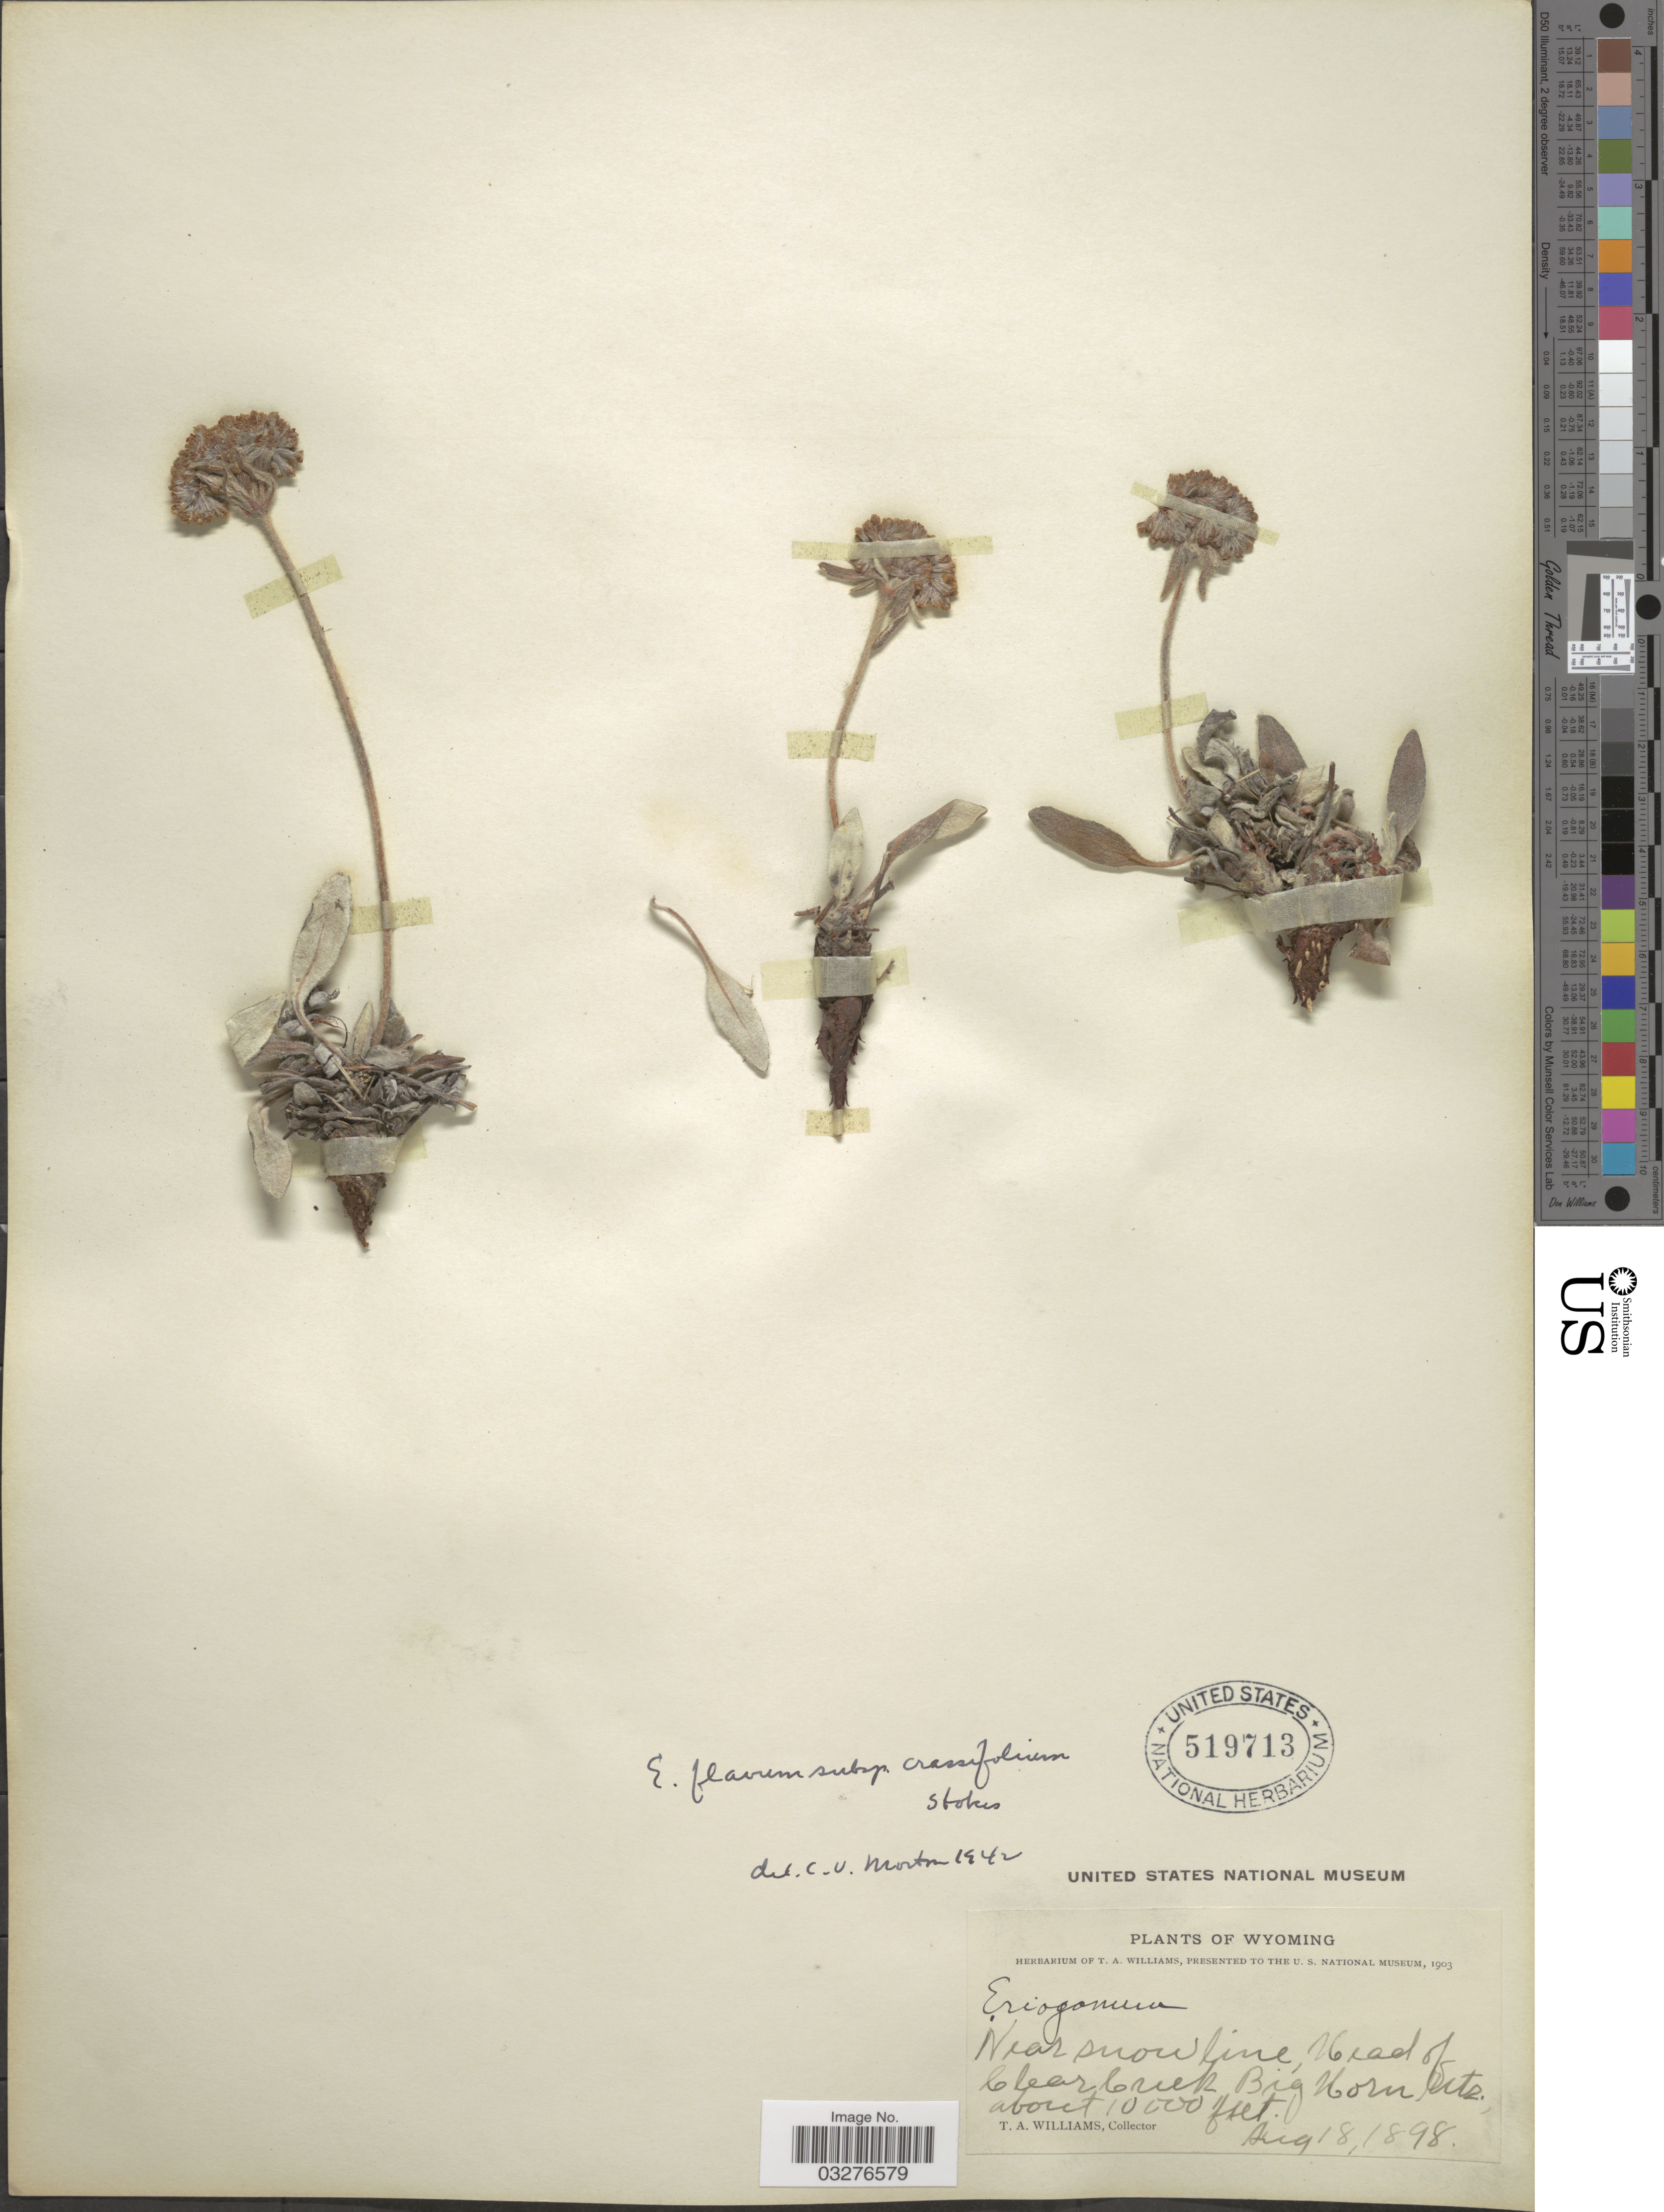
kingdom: Plantae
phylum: Tracheophyta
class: Magnoliopsida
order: Caryophyllales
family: Polygonaceae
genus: Eriogonum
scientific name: Eriogonum flavum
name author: Nutt. ex Benth.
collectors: T. Williams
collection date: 1898-08-18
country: United States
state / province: Wyoming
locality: Near snow line, Head of Clear Creek, Big Horn Mts.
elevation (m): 3048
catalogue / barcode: US 519713